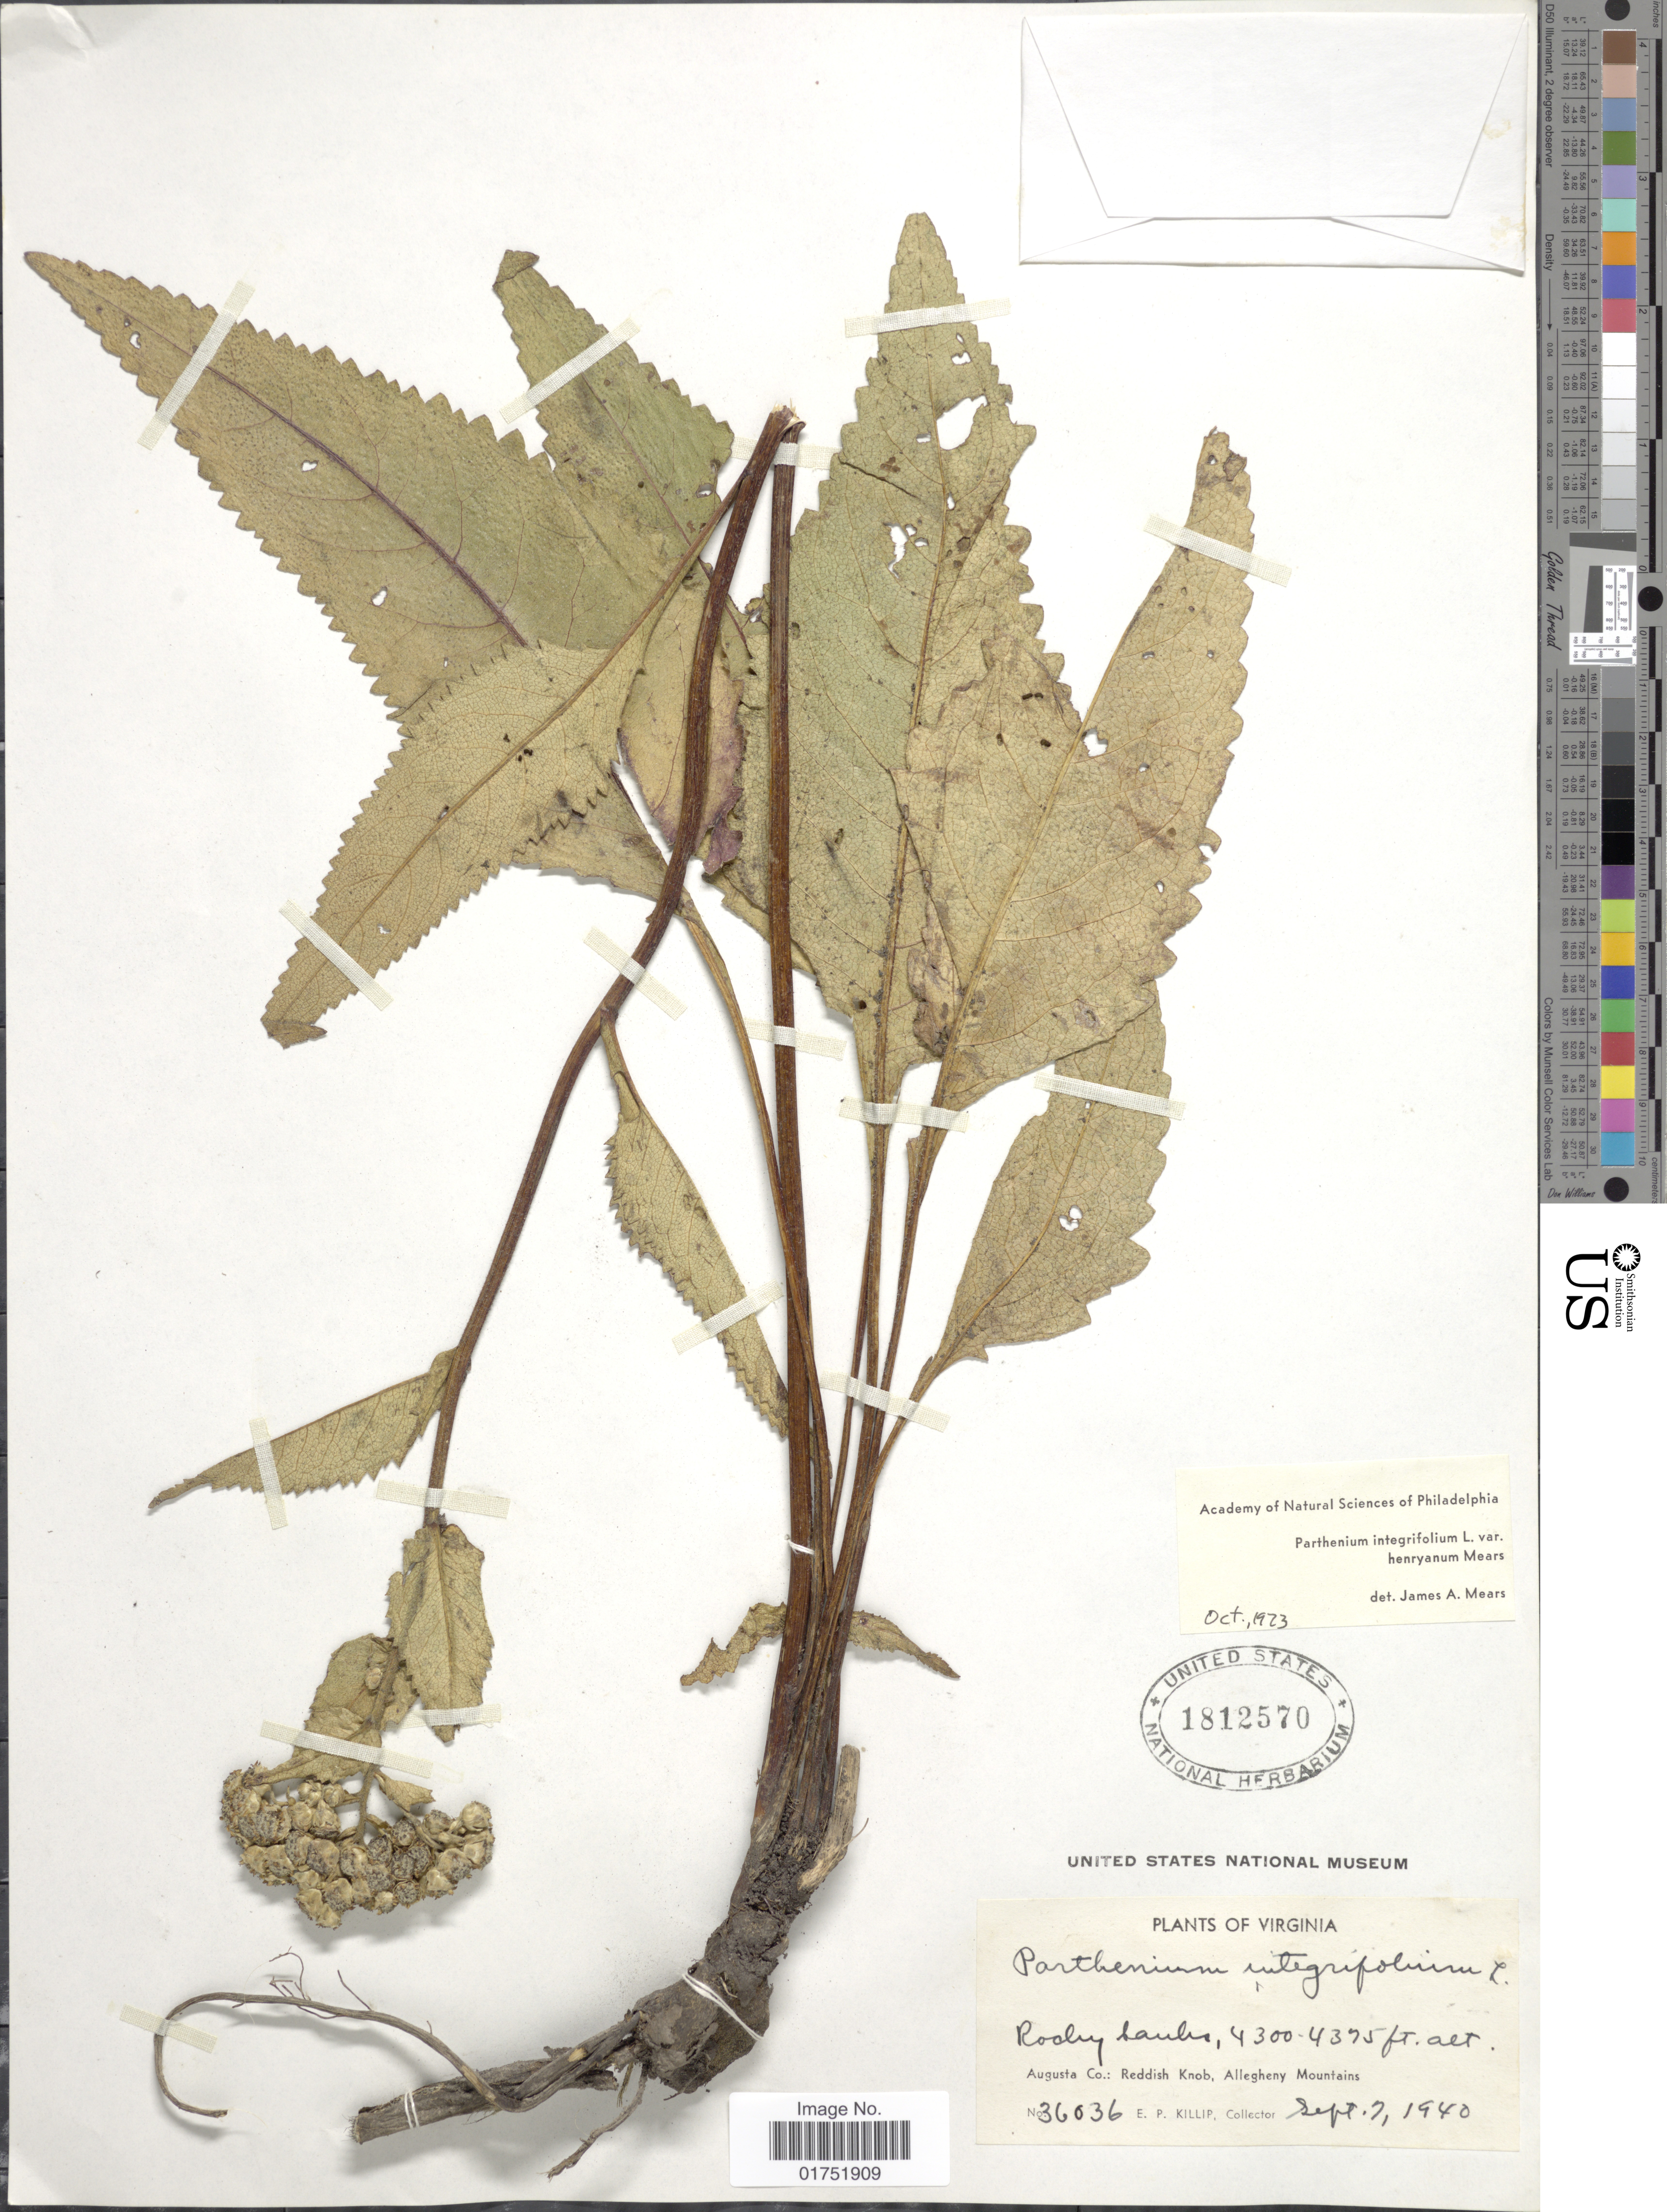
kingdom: Plantae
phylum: Tracheophyta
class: Magnoliopsida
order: Asterales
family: Asteraceae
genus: Parthenium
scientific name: Parthenium integrifolium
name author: L.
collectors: E. P. Killip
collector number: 36036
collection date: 1940-09-07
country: United States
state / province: Virginia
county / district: Augusta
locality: Augusta Co., Reddish Knob, Allegheny Mountains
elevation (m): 1311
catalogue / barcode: US 1812570